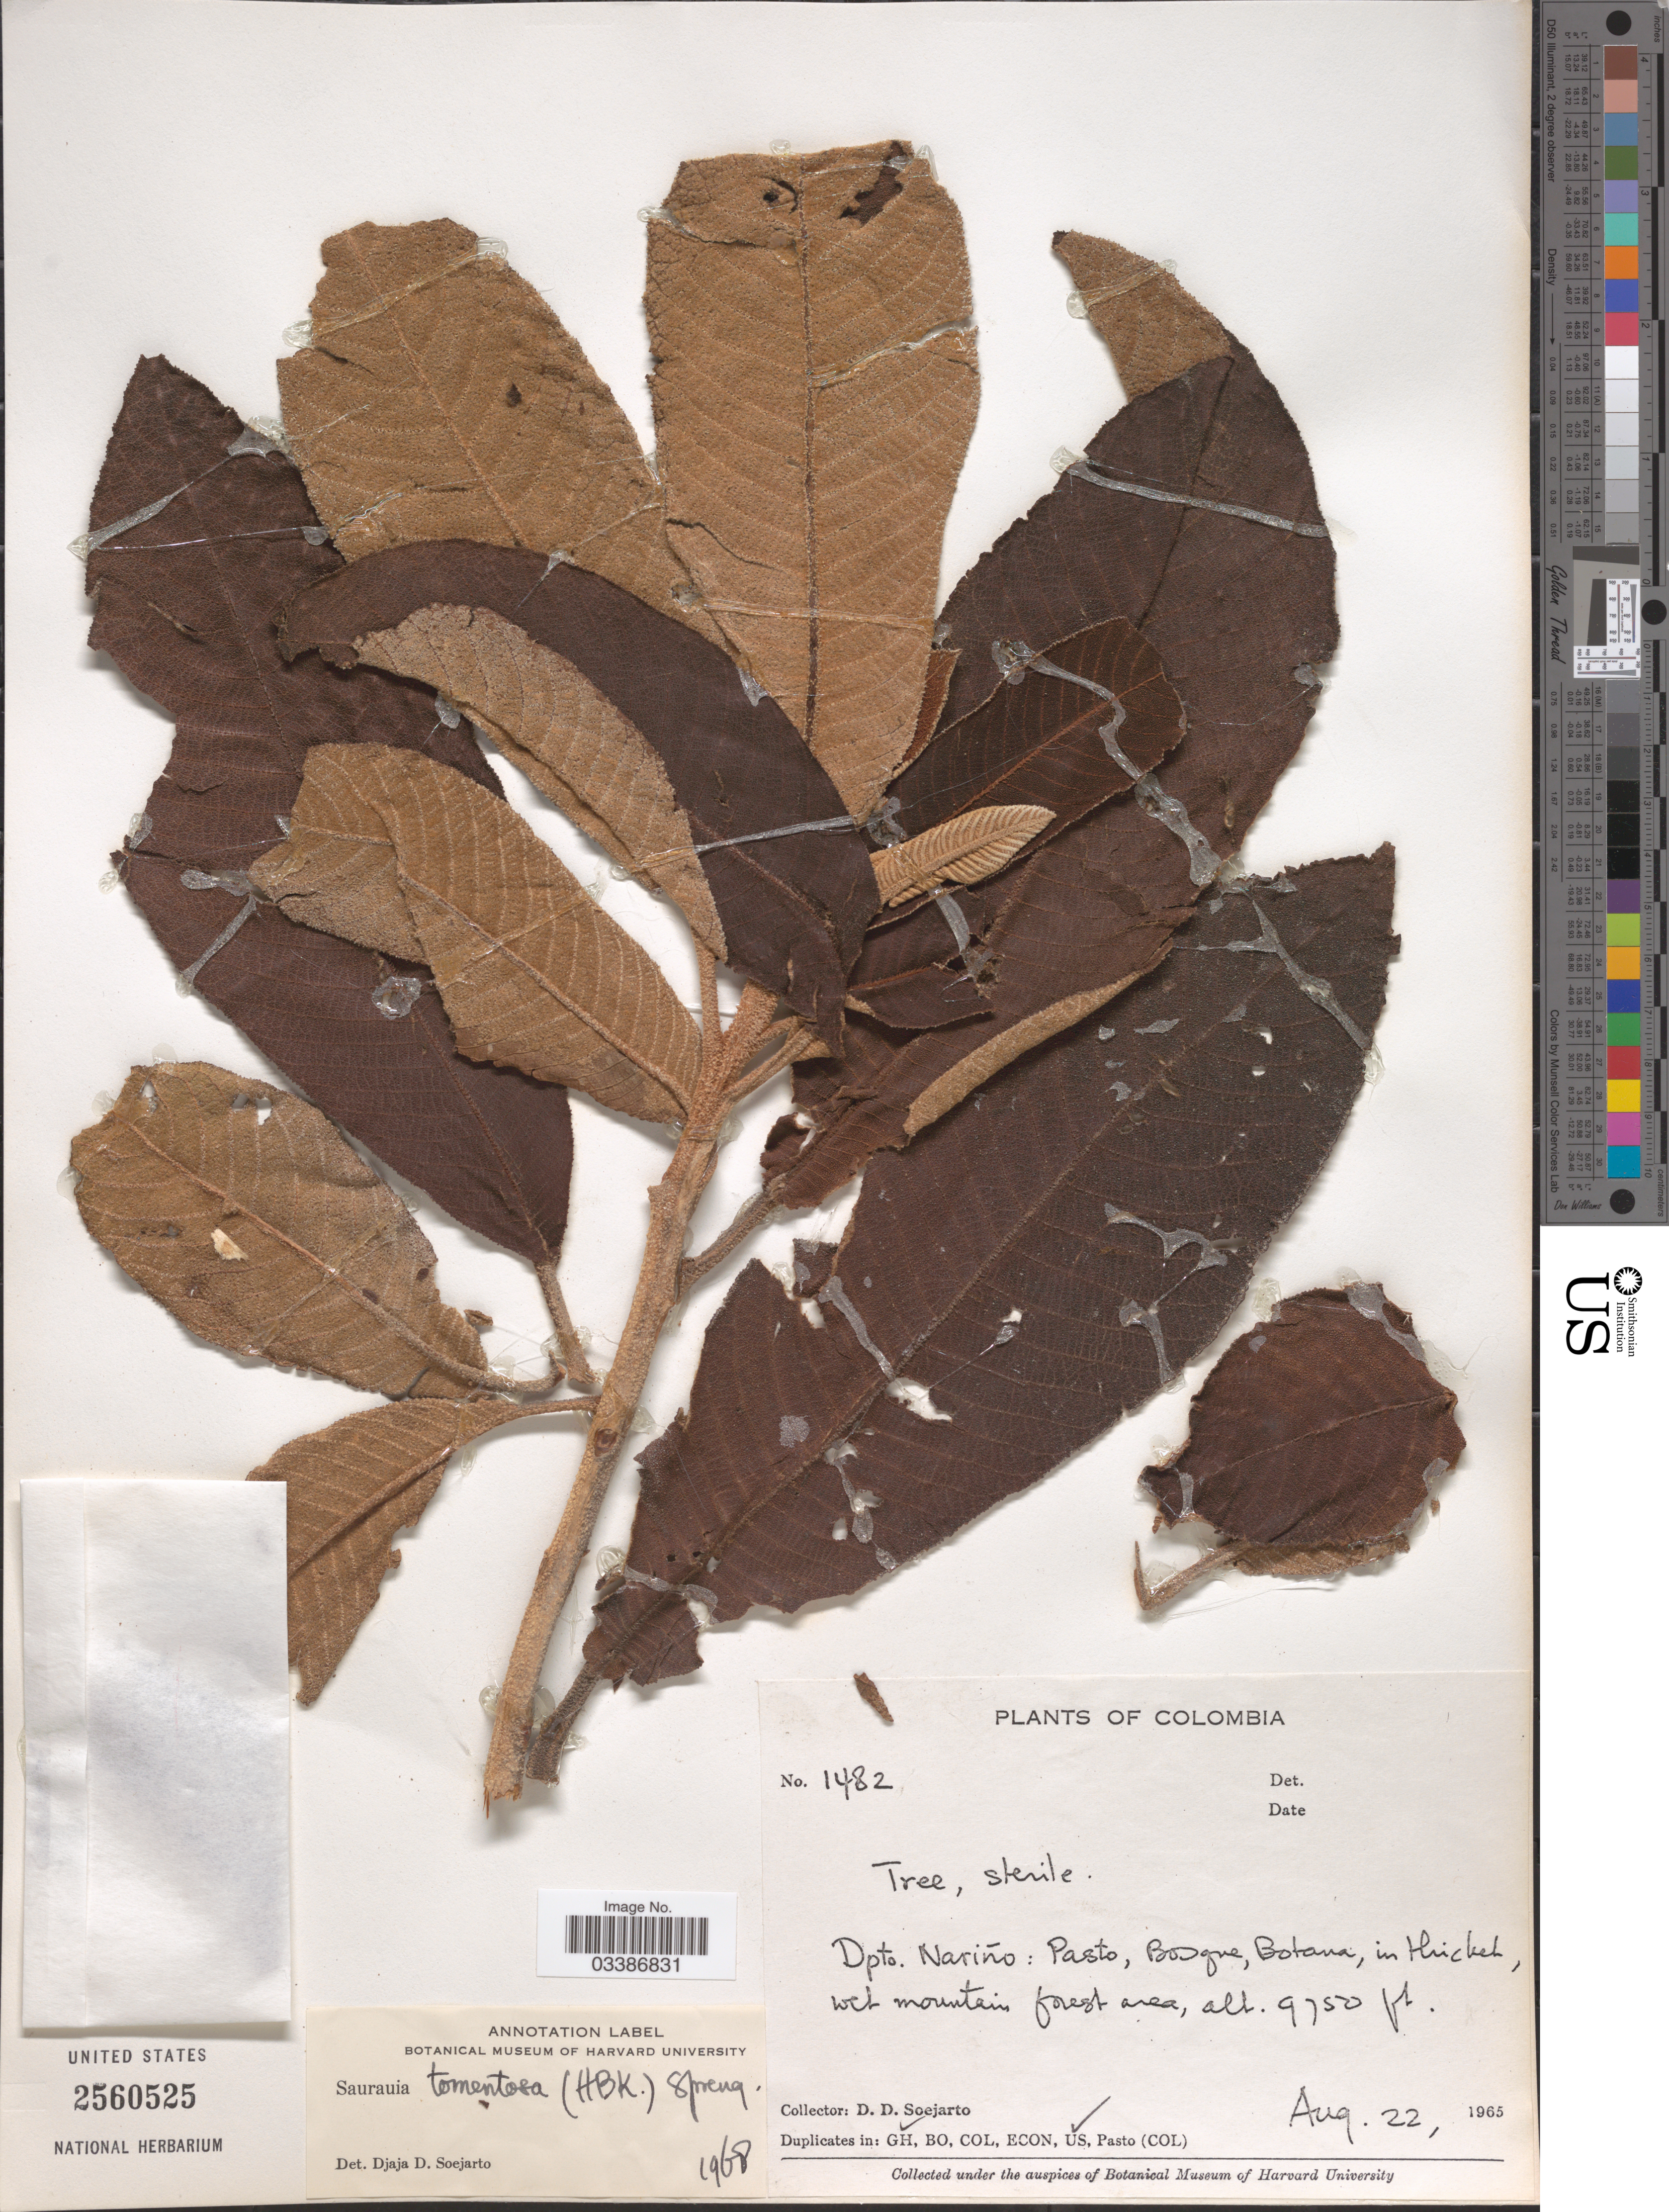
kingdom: Plantae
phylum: Tracheophyta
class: Magnoliopsida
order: Ericales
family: Actinidiaceae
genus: Saurauia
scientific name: Saurauia tomentosa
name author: (Kunth) Spreng.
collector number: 1482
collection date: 1965-08-22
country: Colombia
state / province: Nariño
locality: Dpto. Nariño: Pasto, Bosque, Botana, in thicket wet mountain forest area.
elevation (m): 2972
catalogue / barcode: US 2560525